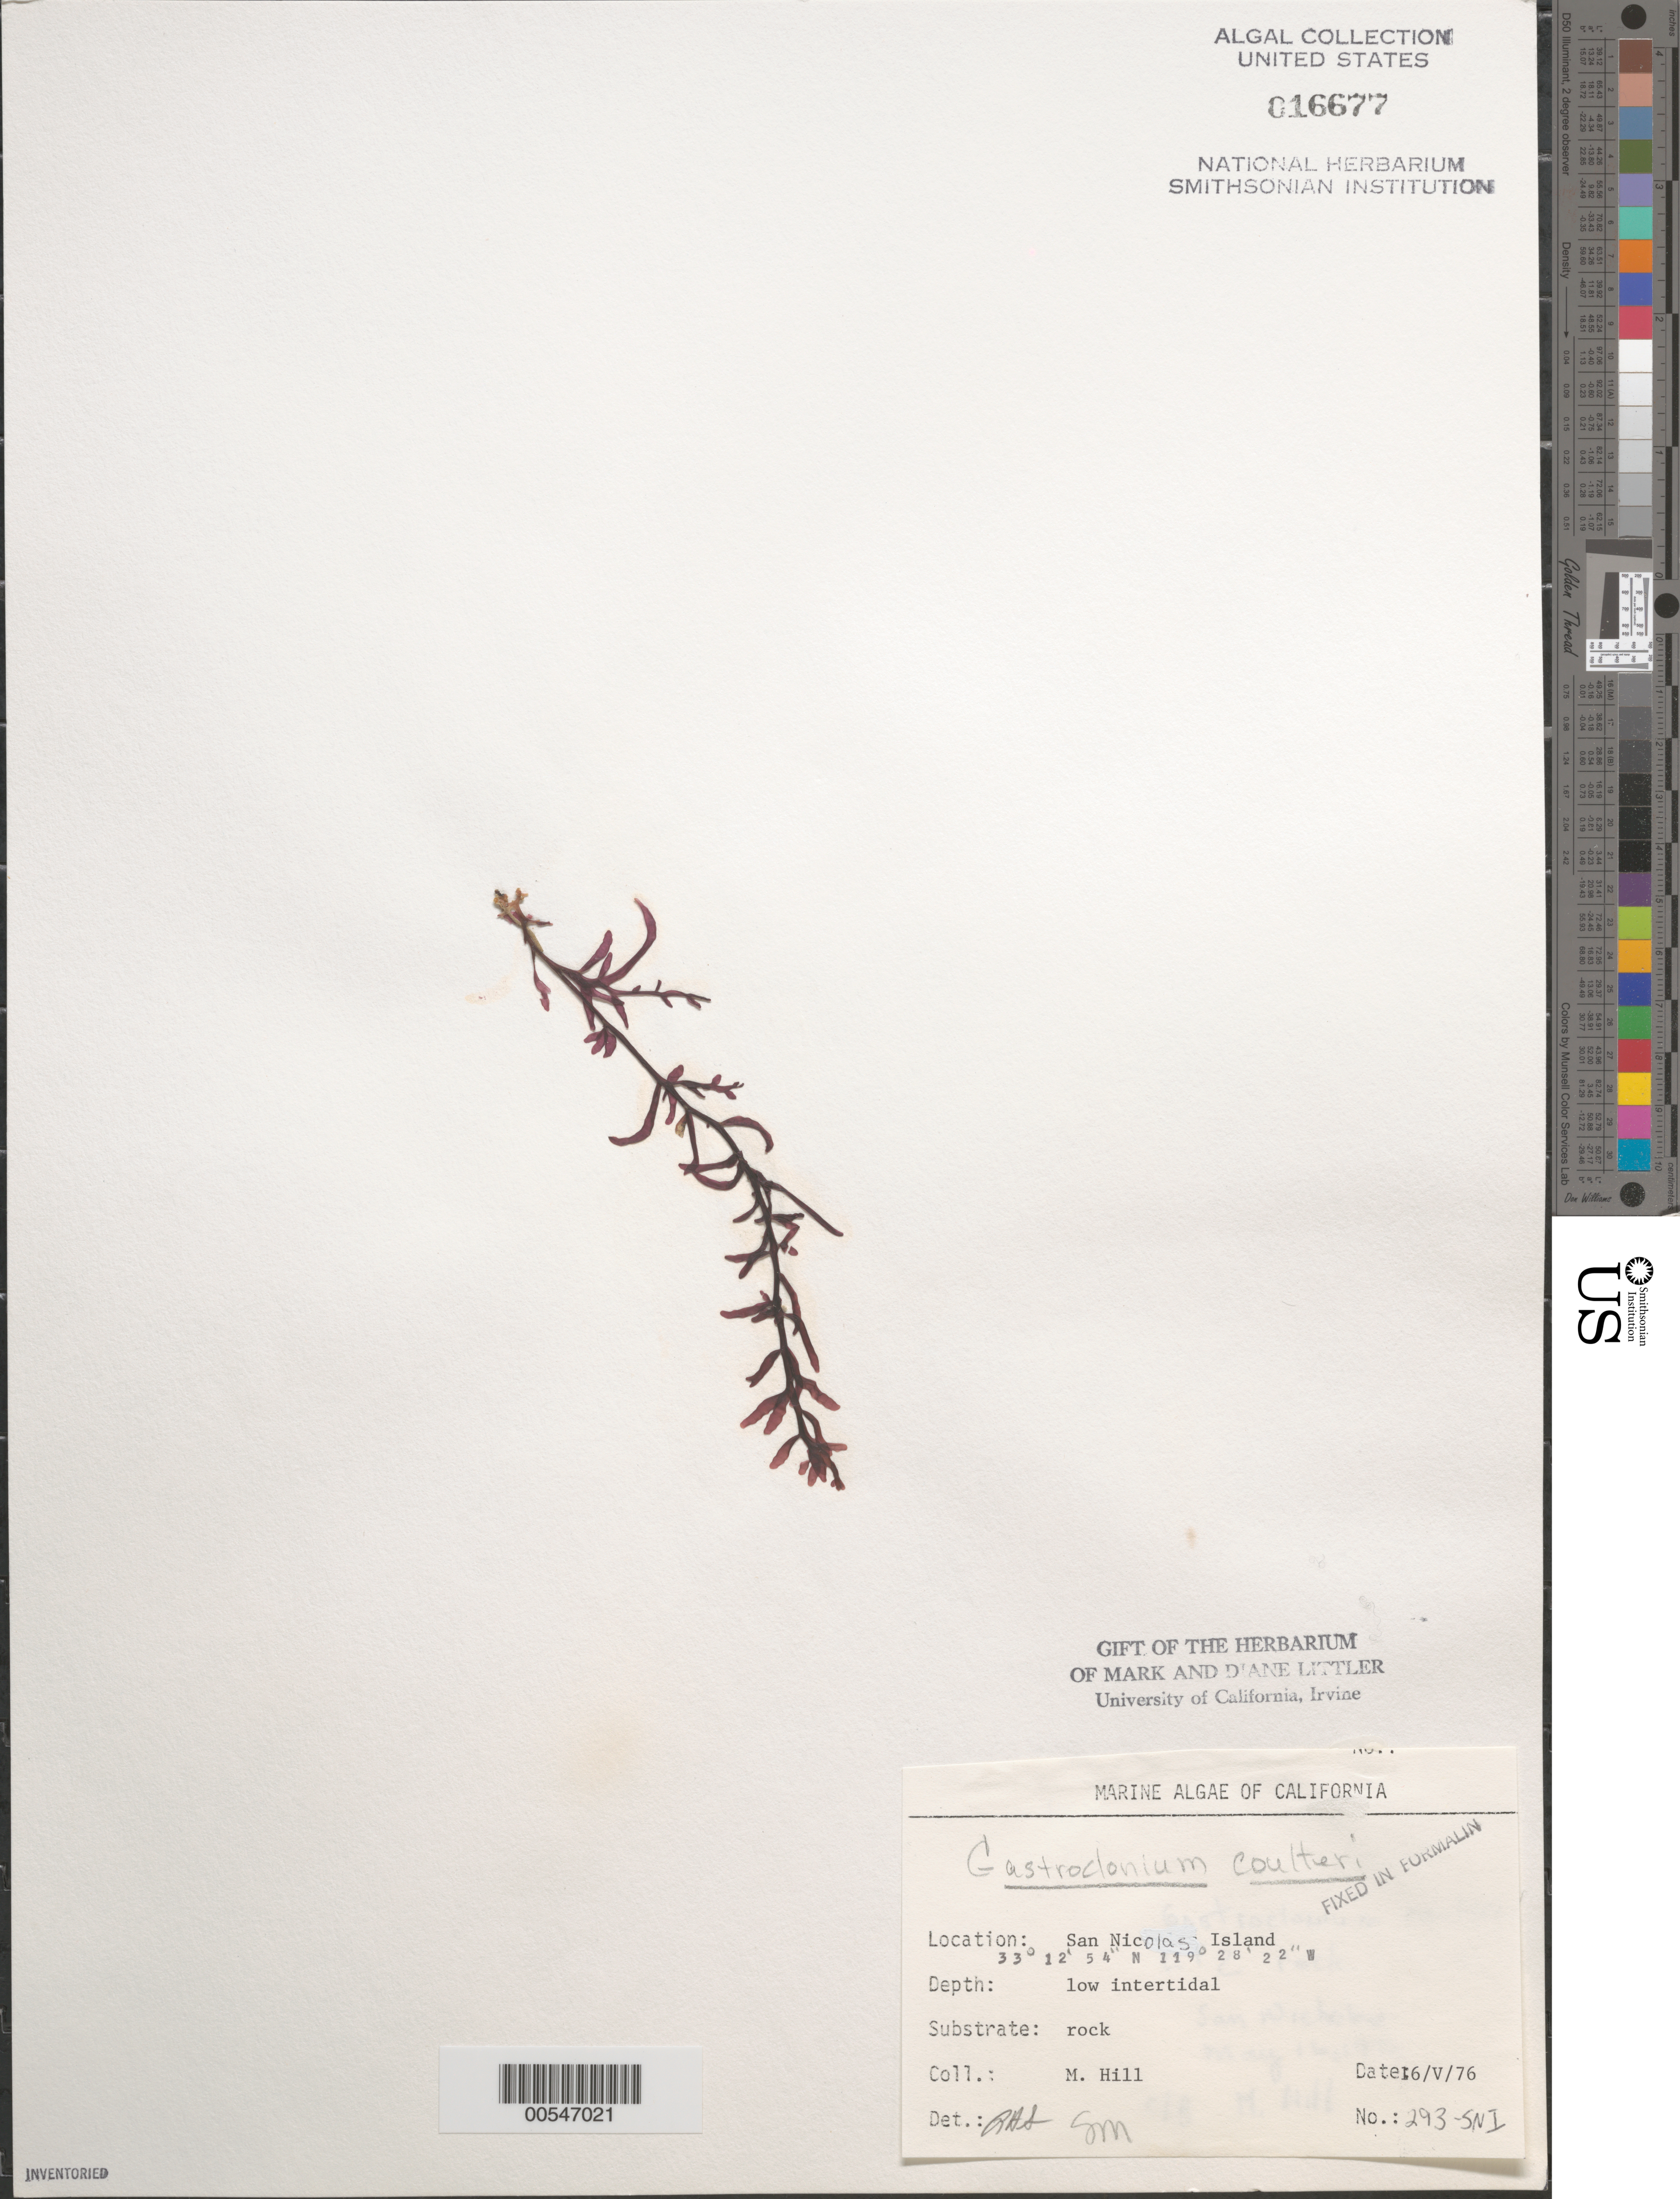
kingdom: Plantae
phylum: Rhodophyta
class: Florideophyceae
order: Rhodymeniales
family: Champiaceae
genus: Neogastroclonium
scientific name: Neogastroclonium subarticulatum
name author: (Turner) L. Le Gall et al.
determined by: Algae name updating Project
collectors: M. Hill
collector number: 293-sni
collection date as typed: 16 May 1976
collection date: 1976-05-16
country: United States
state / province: California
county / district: Ventura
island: San Nicolas Island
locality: Dutch Harbor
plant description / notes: BLM-SOCALBIGHT Rocky Intertidal Survey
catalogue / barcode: US 16677